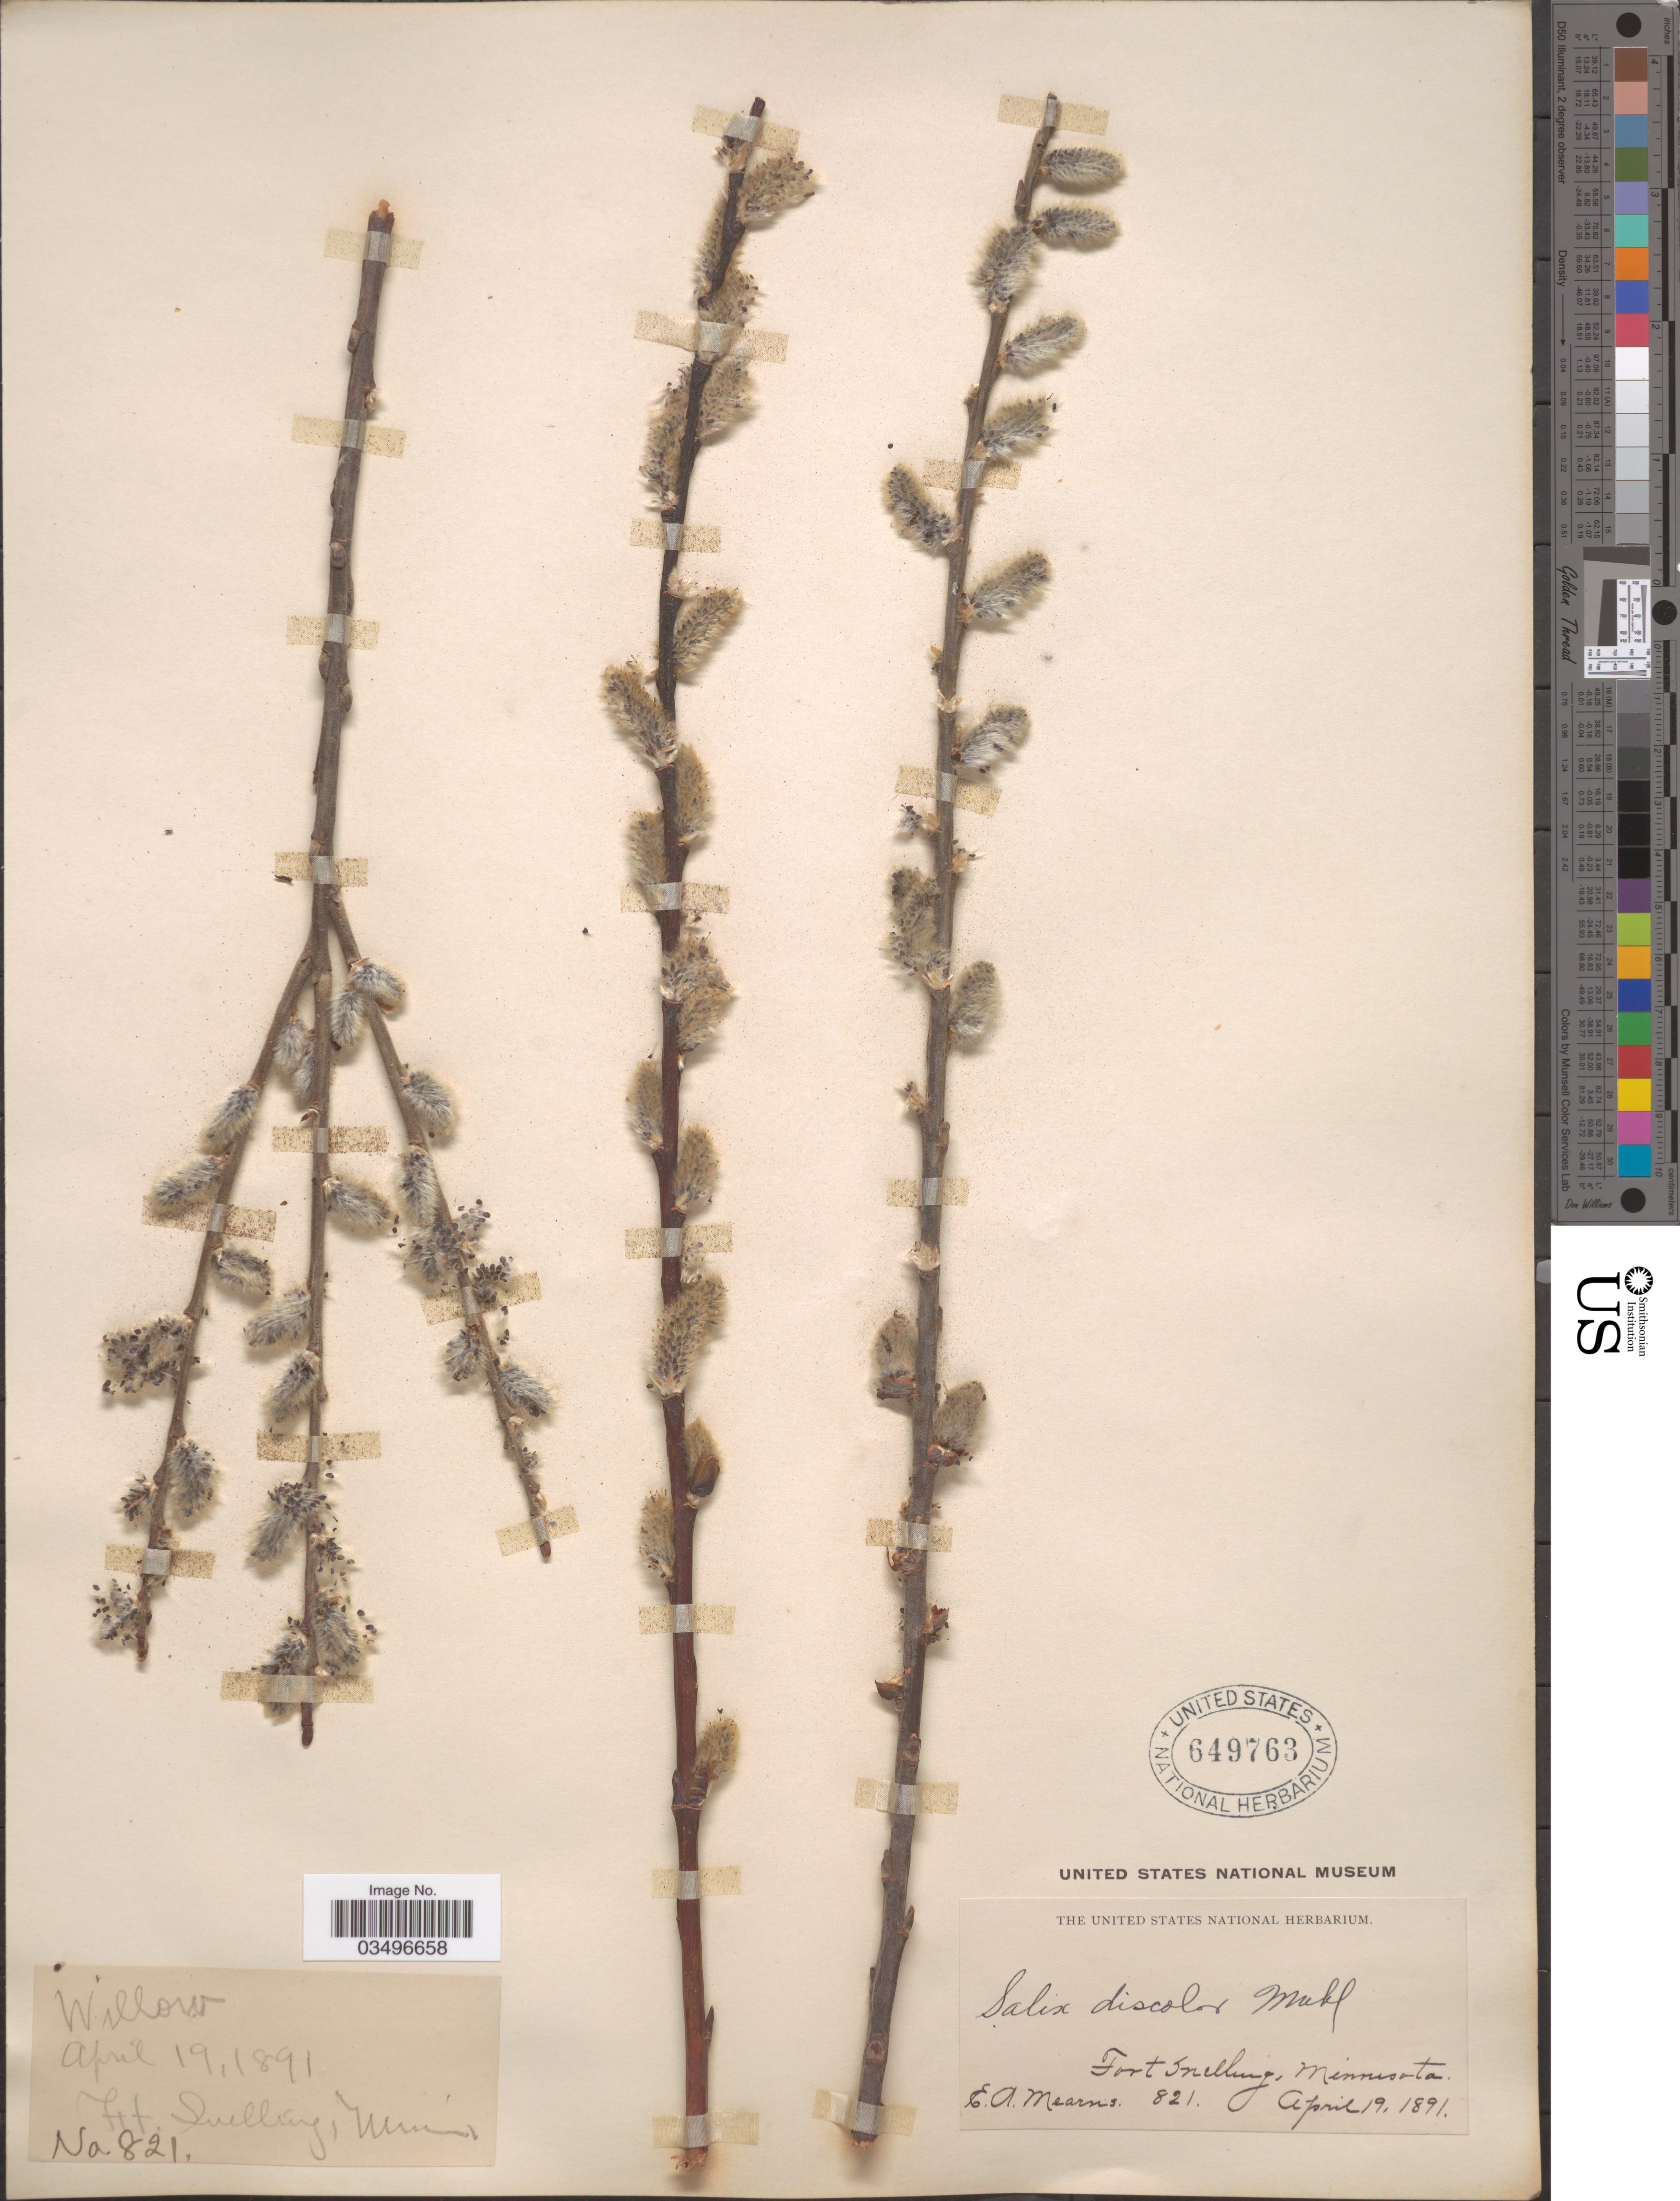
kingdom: Plantae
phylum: Tracheophyta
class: Magnoliopsida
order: Malpighiales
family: Salicaceae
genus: Salix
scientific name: Salix discolor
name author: Muhl.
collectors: E. A. Mearns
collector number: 821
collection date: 1891-04-19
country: United States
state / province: Minnesota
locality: Fort Snelling.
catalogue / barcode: US 649763